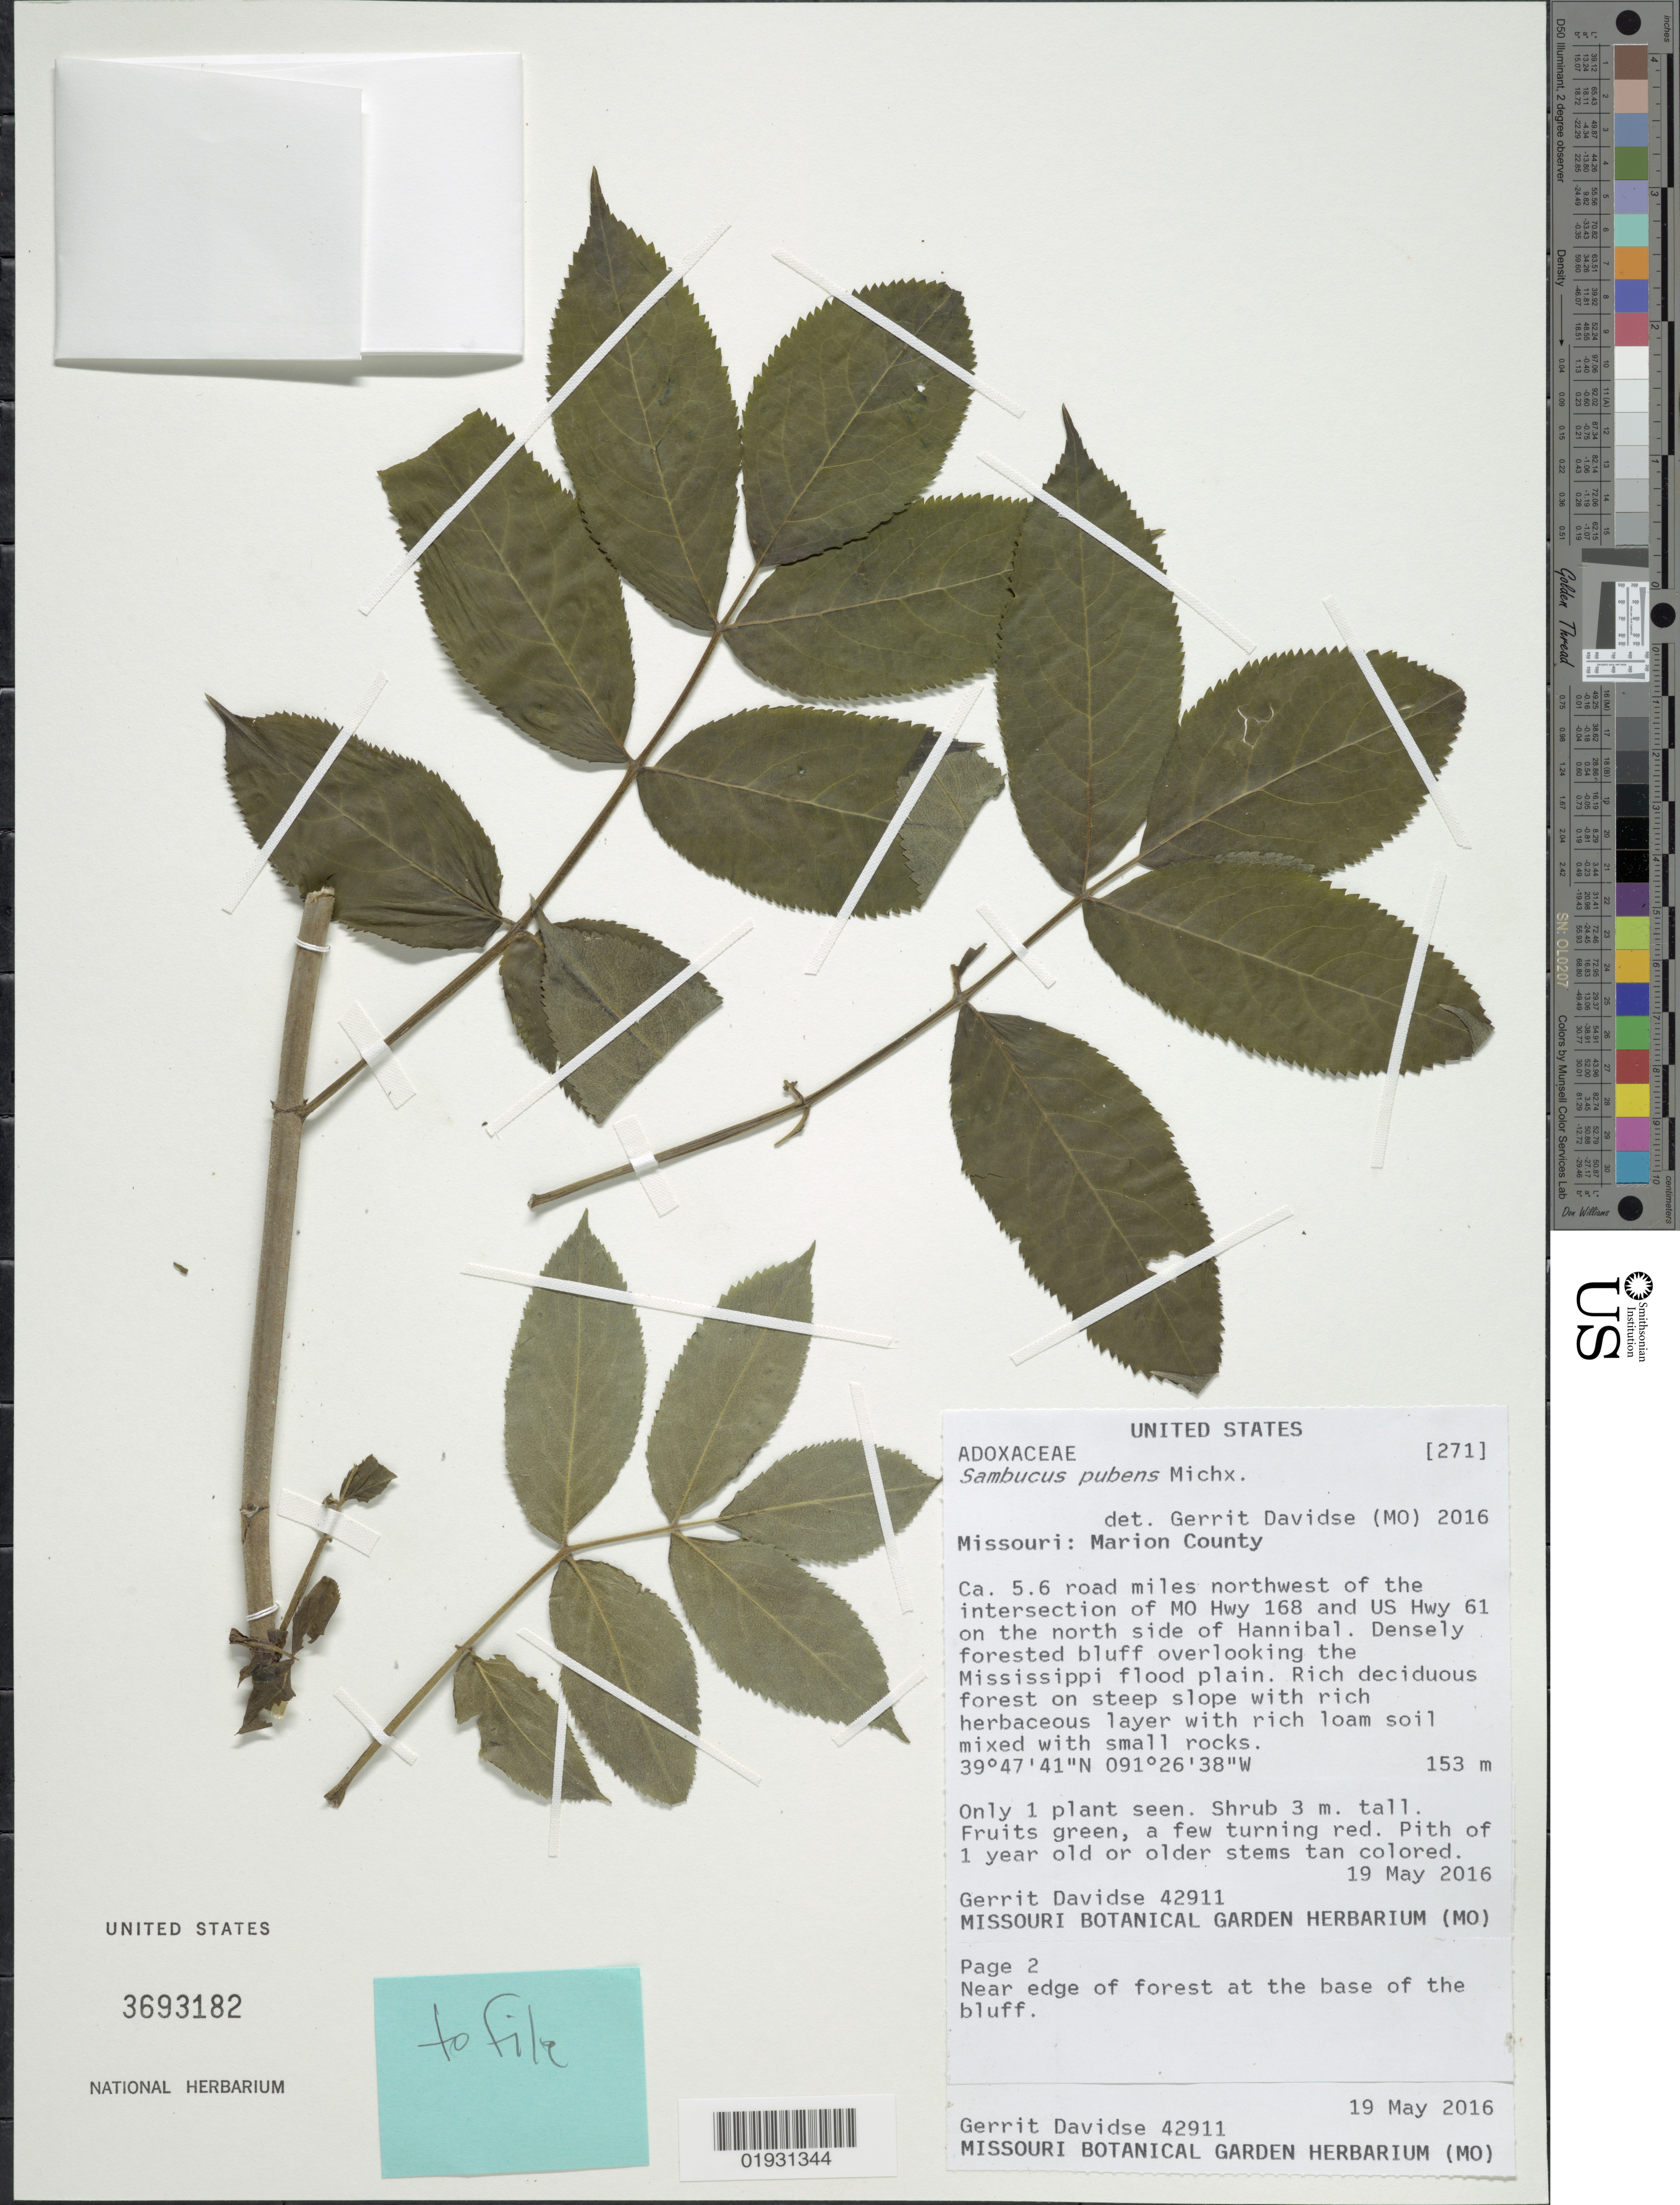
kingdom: Plantae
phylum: Tracheophyta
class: Magnoliopsida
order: Dipsacales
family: Viburnaceae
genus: Sambucus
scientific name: Sambucus racemosa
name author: L.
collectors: G. Davidse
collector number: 42911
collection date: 2016-05-19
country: United States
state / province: Missouri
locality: Marion County, Ca. 5.6 road miles northwest of the intersection of MO Hwy 1468 and US Hwy 61 on the north side of Hannibal.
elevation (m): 153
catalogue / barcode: US 3693182